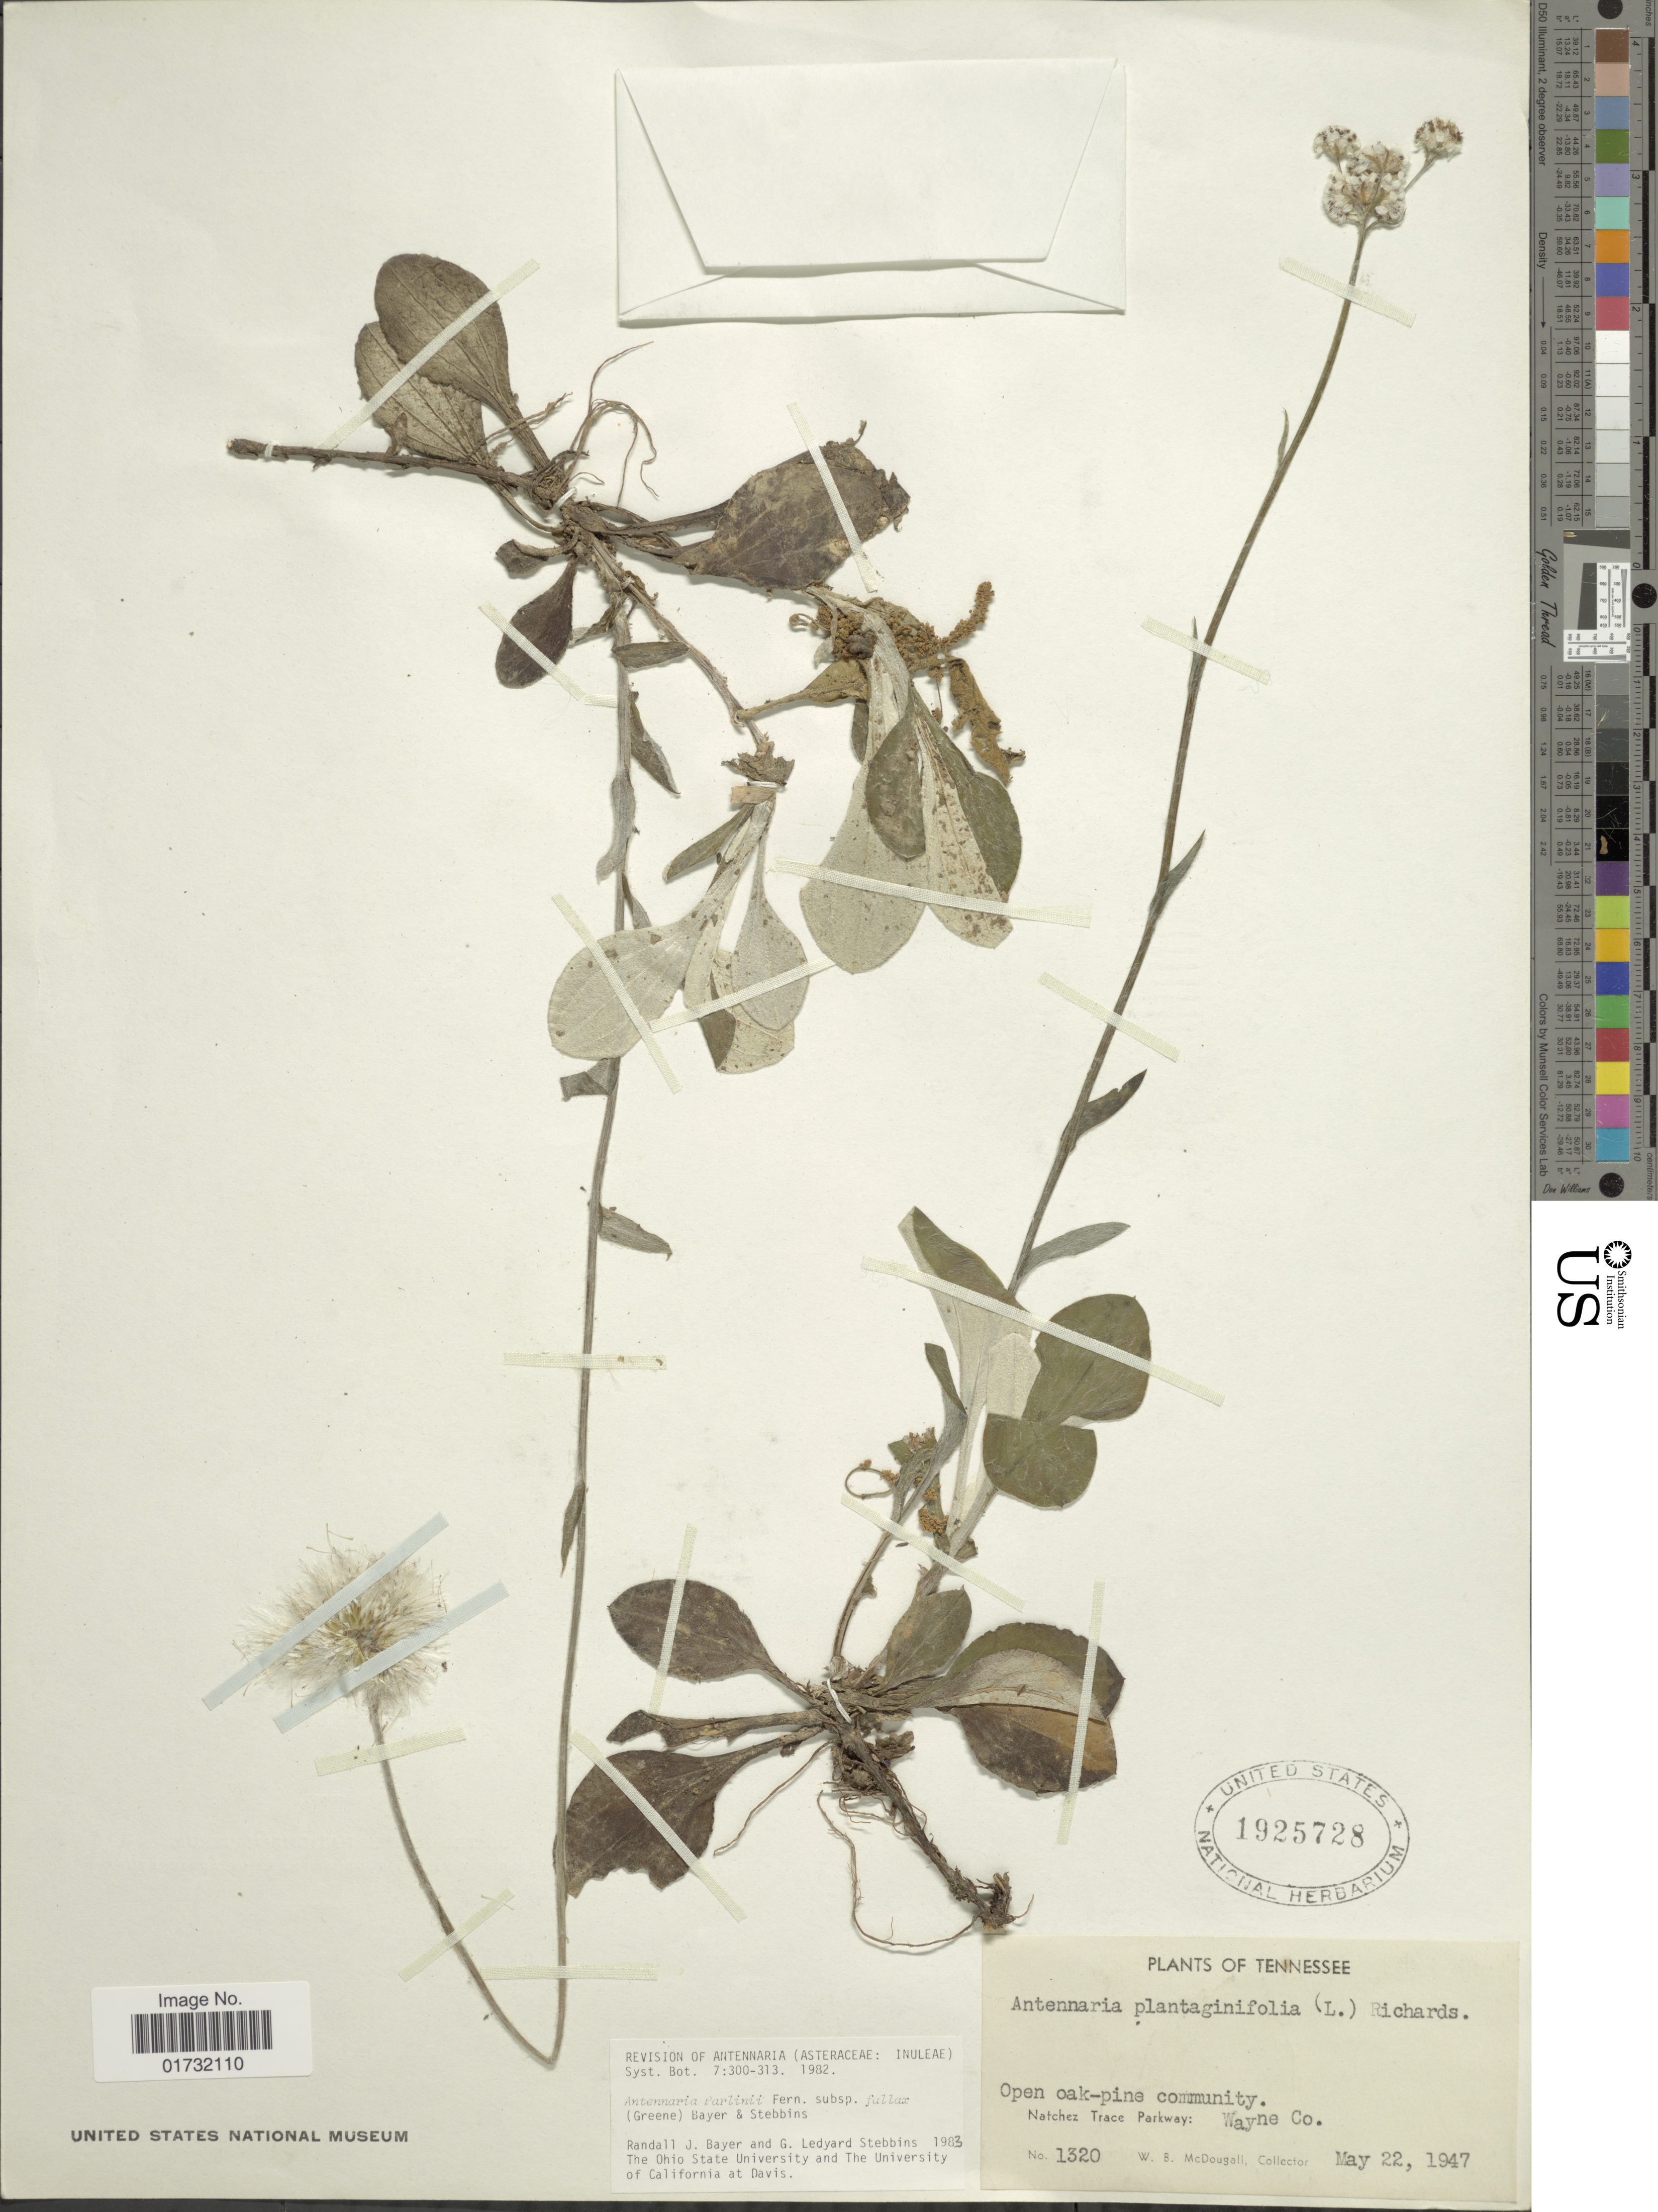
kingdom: Plantae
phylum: Tracheophyta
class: Magnoliopsida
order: Asterales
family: Asteraceae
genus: Antennaria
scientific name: Antennaria parlinii subsp. fallax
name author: (Greene) R.J. Bayer & Stebbins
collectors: W. B. McDougal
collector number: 1320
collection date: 1947-05-22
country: United States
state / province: Tennessee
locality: Natchez Trace Parkway: Wayne Co.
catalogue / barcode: US 1925728